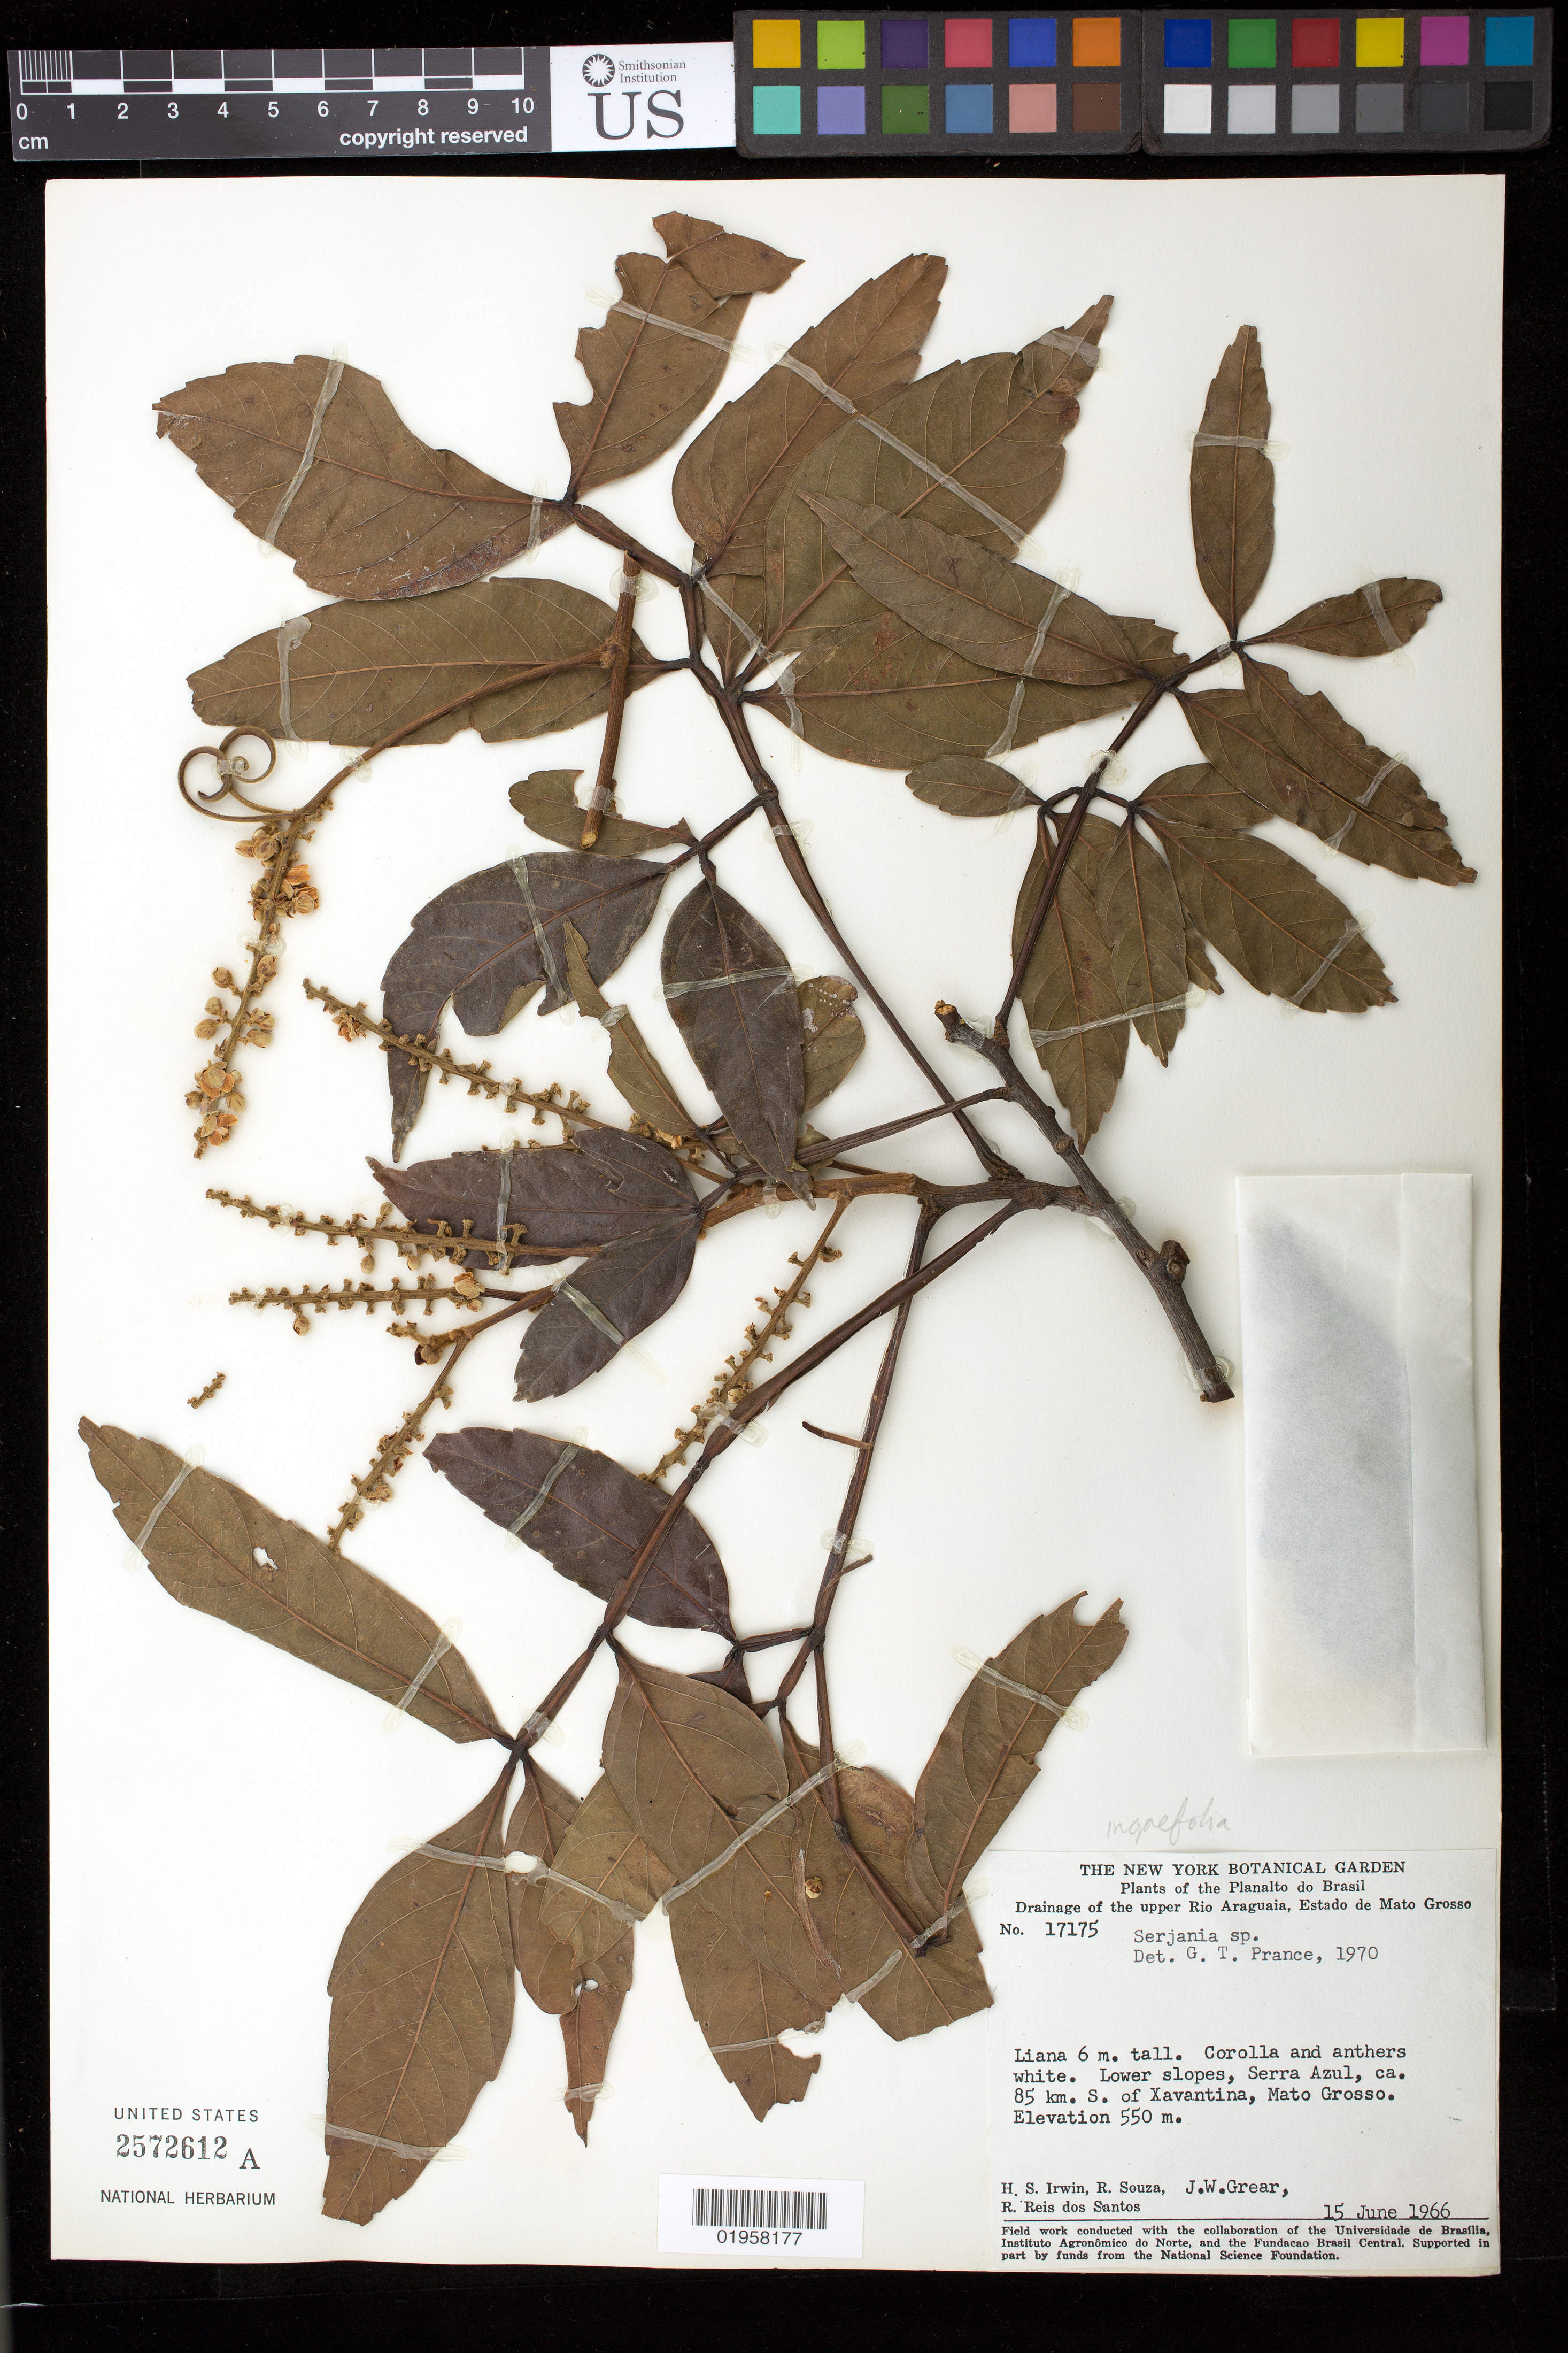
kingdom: Plantae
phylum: Tracheophyta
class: Magnoliopsida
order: Sapindales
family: Sapindaceae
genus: Serjania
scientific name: Serjania sp.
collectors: H. Irwin, R. Souza, J. W. Grear & R. Reis dos Santos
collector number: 17175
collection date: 1966-06-15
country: Brazil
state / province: Mato Grosso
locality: Upper Rio Araguaia drainage. Serra Azul, ca. 85 km S of Xavantina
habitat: Lower slopes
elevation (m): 550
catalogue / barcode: US 2572612A